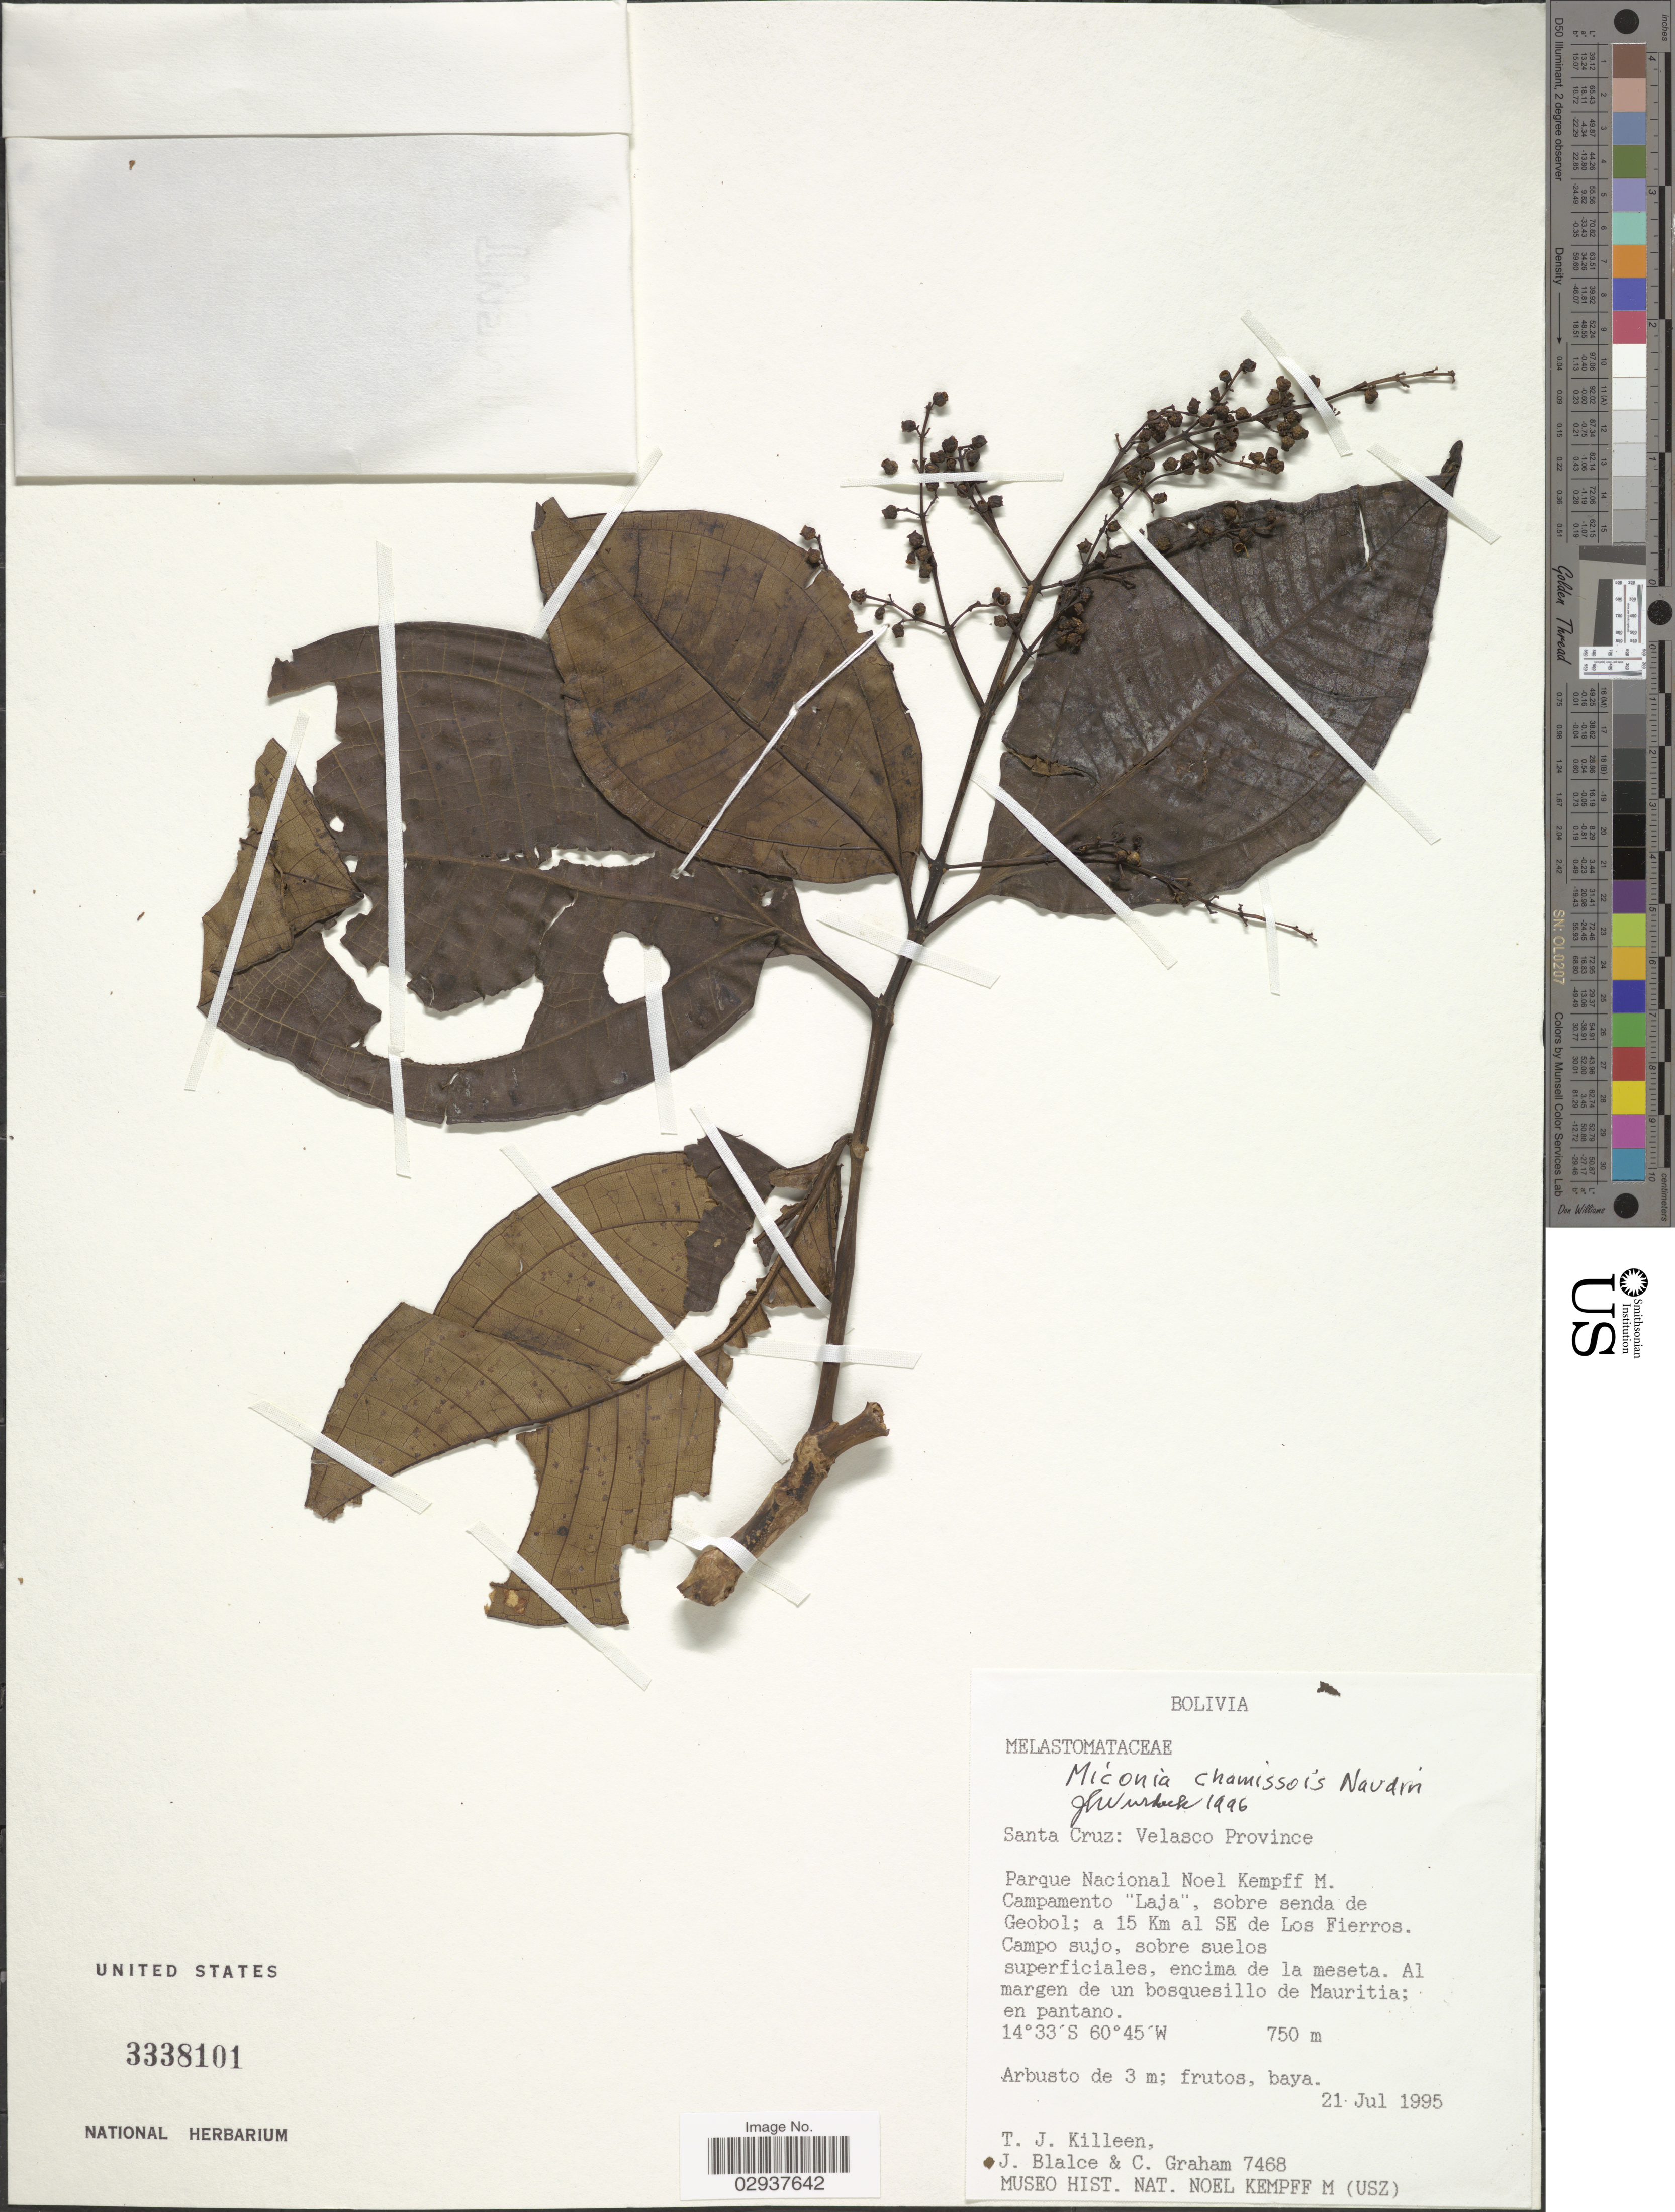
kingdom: Plantae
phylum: Tracheophyta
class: Magnoliopsida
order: Myrtales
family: Melastomataceae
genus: Miconia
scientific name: Miconia chamissois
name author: Naudin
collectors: T. J. Killeen, J. Blalce & C. Graham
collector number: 7468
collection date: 1995-07-21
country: Bolivia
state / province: Santa Cruz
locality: Velasco Province. Parque Nacional Noel Kempff M. Campamento "Laja", sobre senda de Geobol; a 15 Km al SE de Los Fierros.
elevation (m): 750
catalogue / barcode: US 3338101